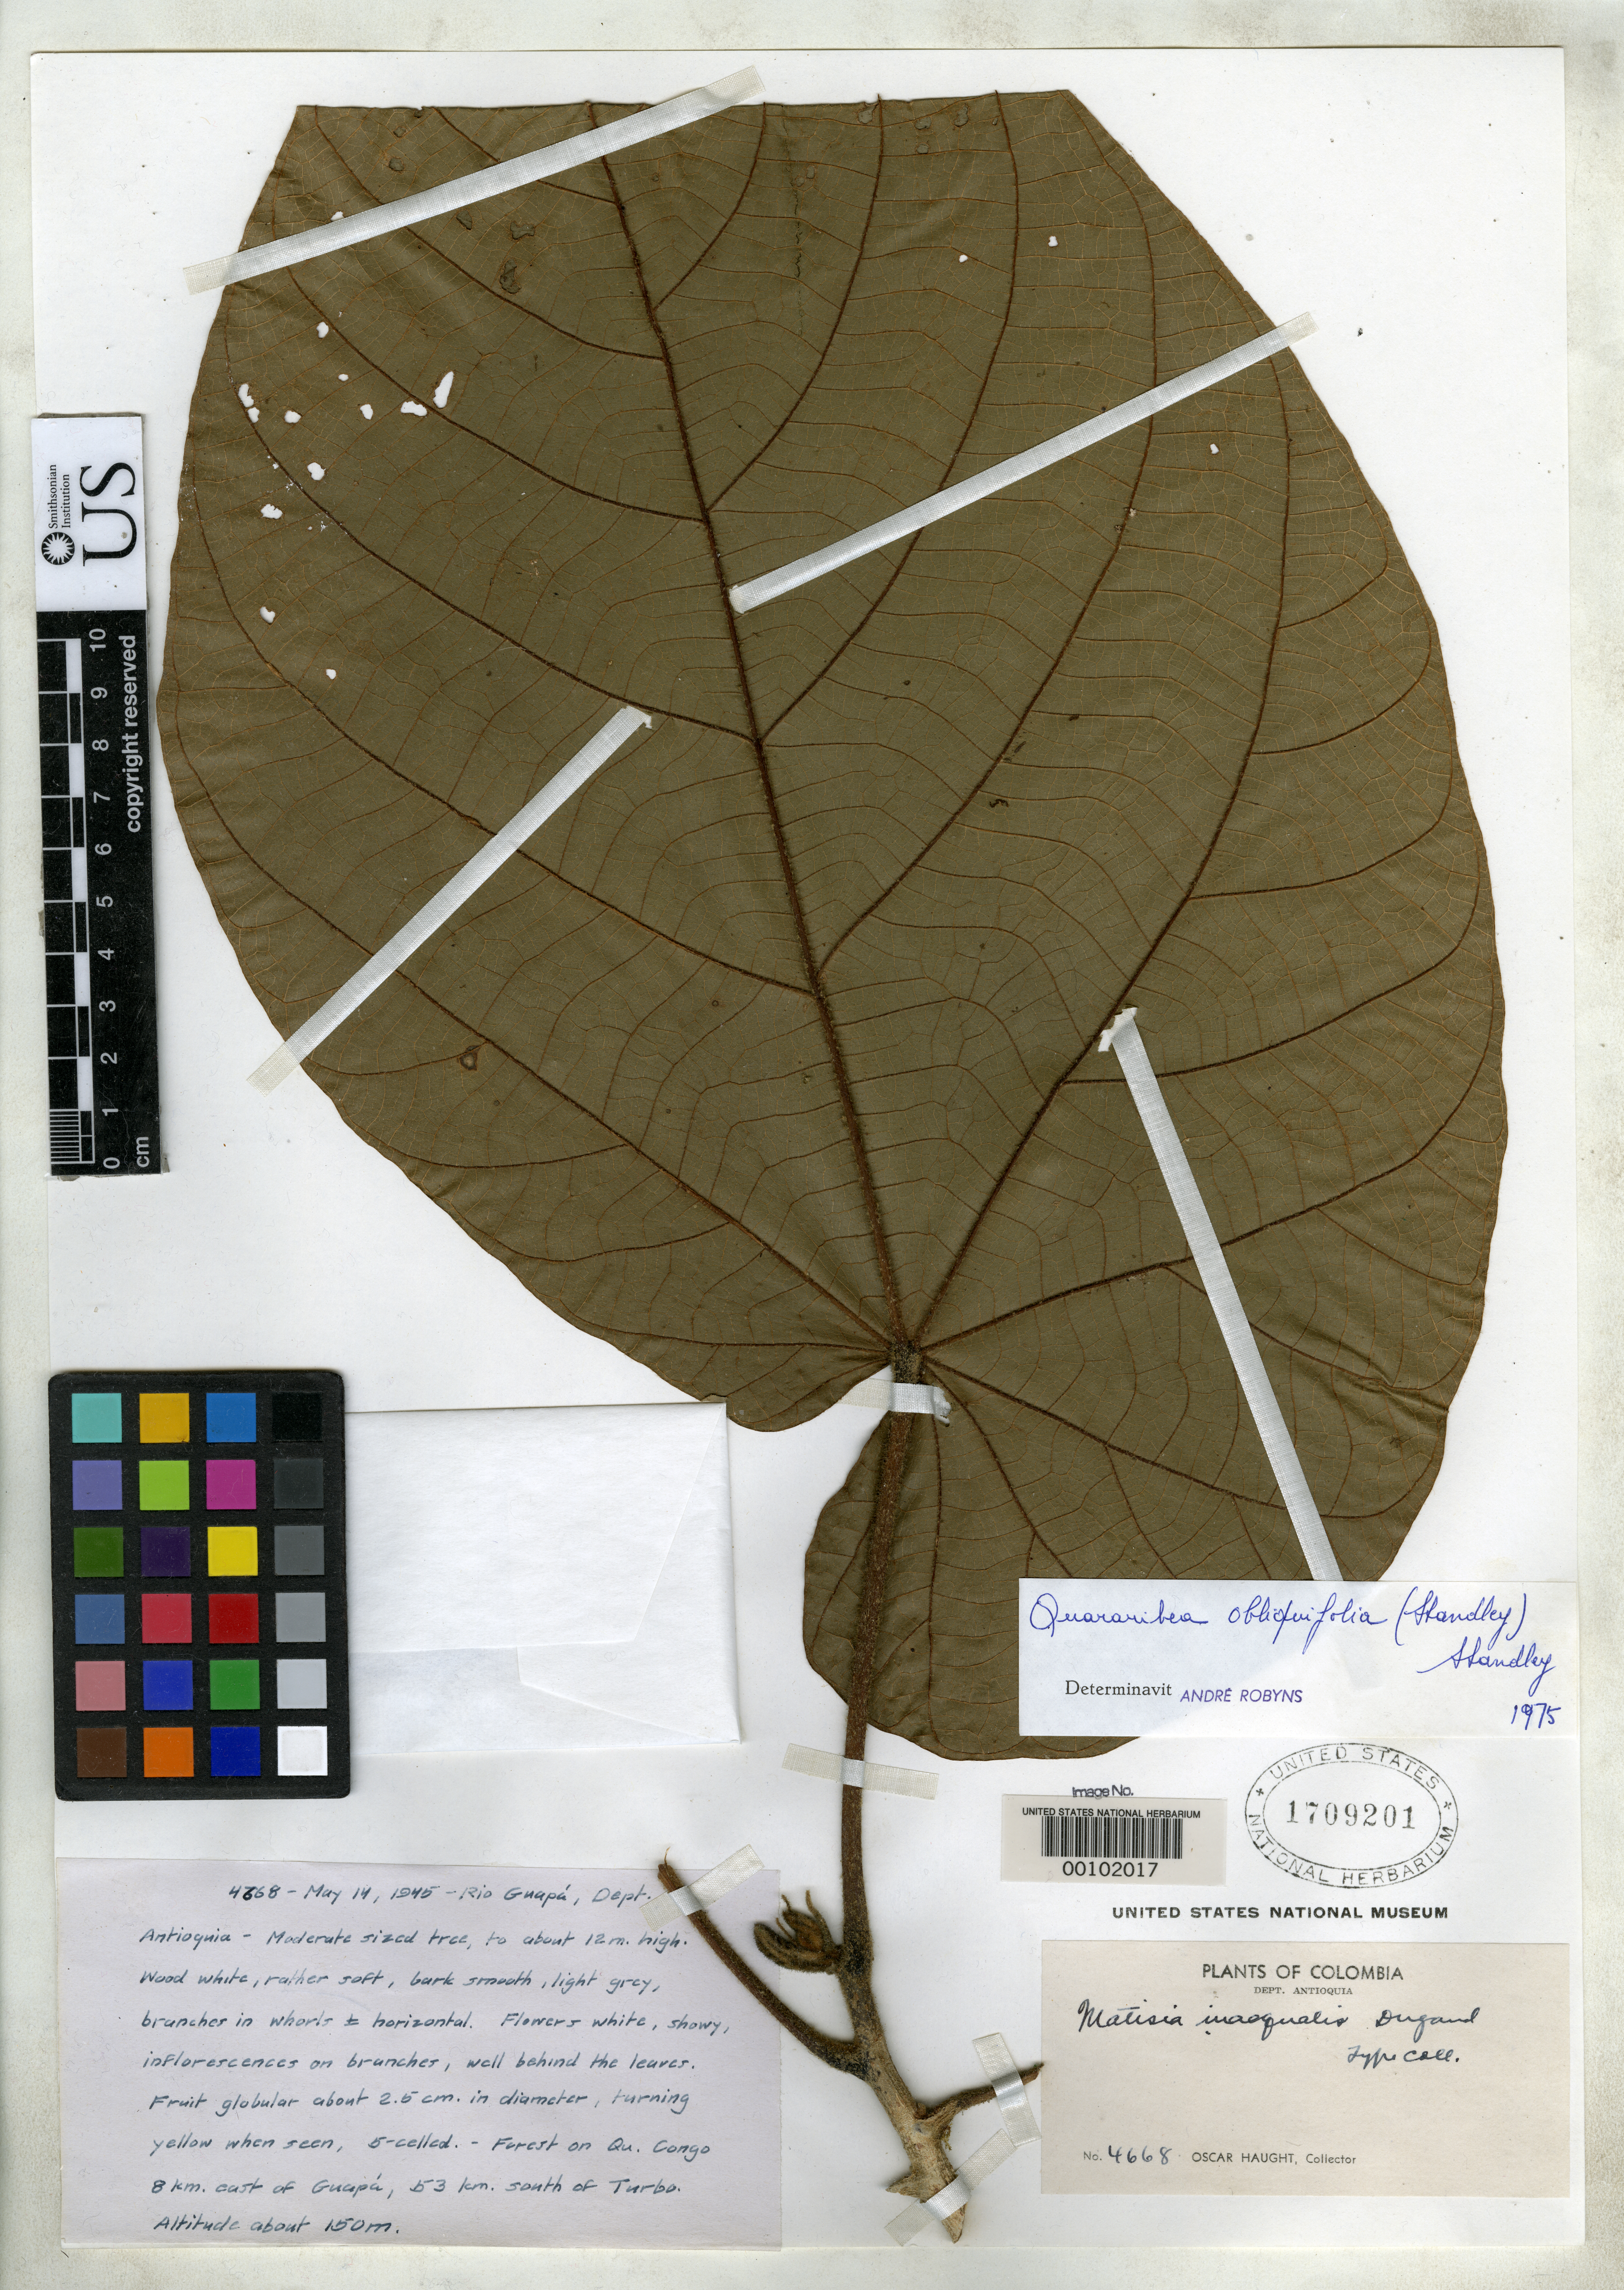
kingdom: Plantae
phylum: Tracheophyta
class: Magnoliopsida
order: Malvales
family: Malvaceae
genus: Matisia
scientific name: Matisia inaequalis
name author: Dugand G.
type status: Isotype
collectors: O. L. Haught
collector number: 4668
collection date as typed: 14 May 1945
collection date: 1945-05-14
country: Colombia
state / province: Antioquia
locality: Rio Guapa, 53 km. S of Turbo.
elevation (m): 150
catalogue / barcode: US 1709201